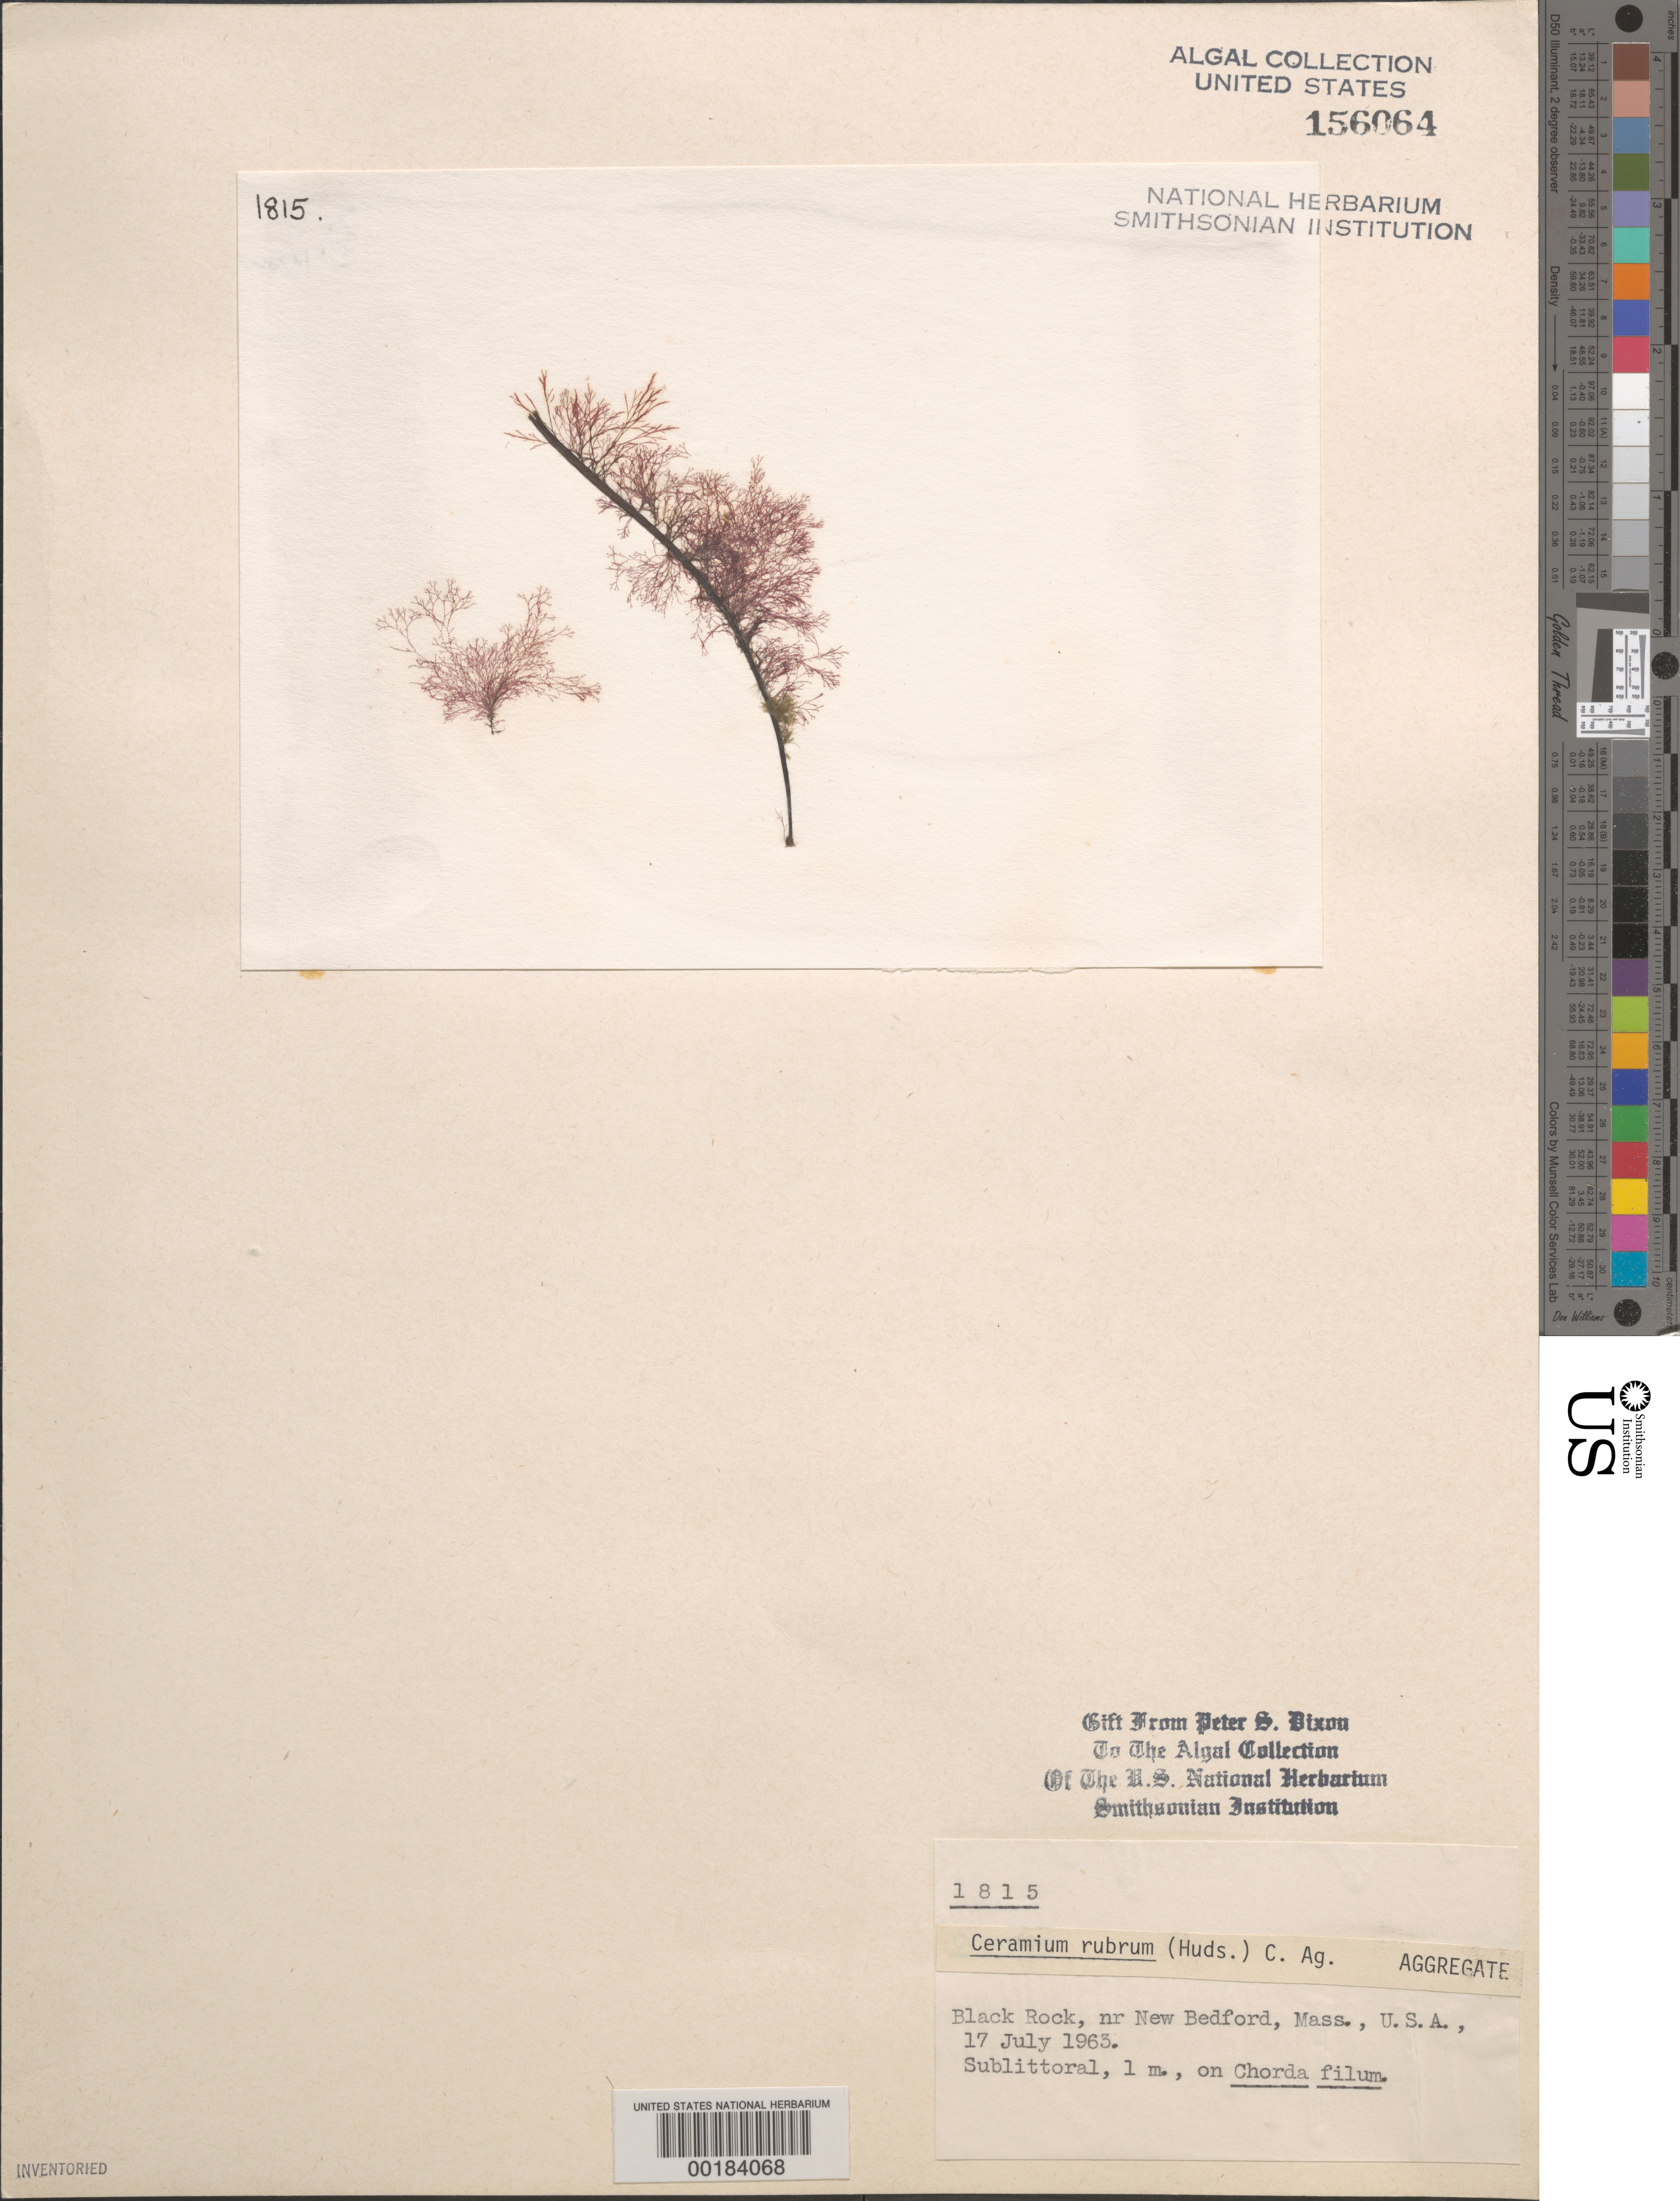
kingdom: Plantae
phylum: Rhodophyta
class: Florideophyceae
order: Ceramiales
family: Ceramiaceae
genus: Ceramium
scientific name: Ceramium rubrum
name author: C. Agardh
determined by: Dixon, P. S.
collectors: P. S. Dixon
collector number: PSD 1815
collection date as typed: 17 Jul 1965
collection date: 1965-07-17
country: United States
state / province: Massachusetts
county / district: Bristol County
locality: Black Rock, near New Bedford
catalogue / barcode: US 156064